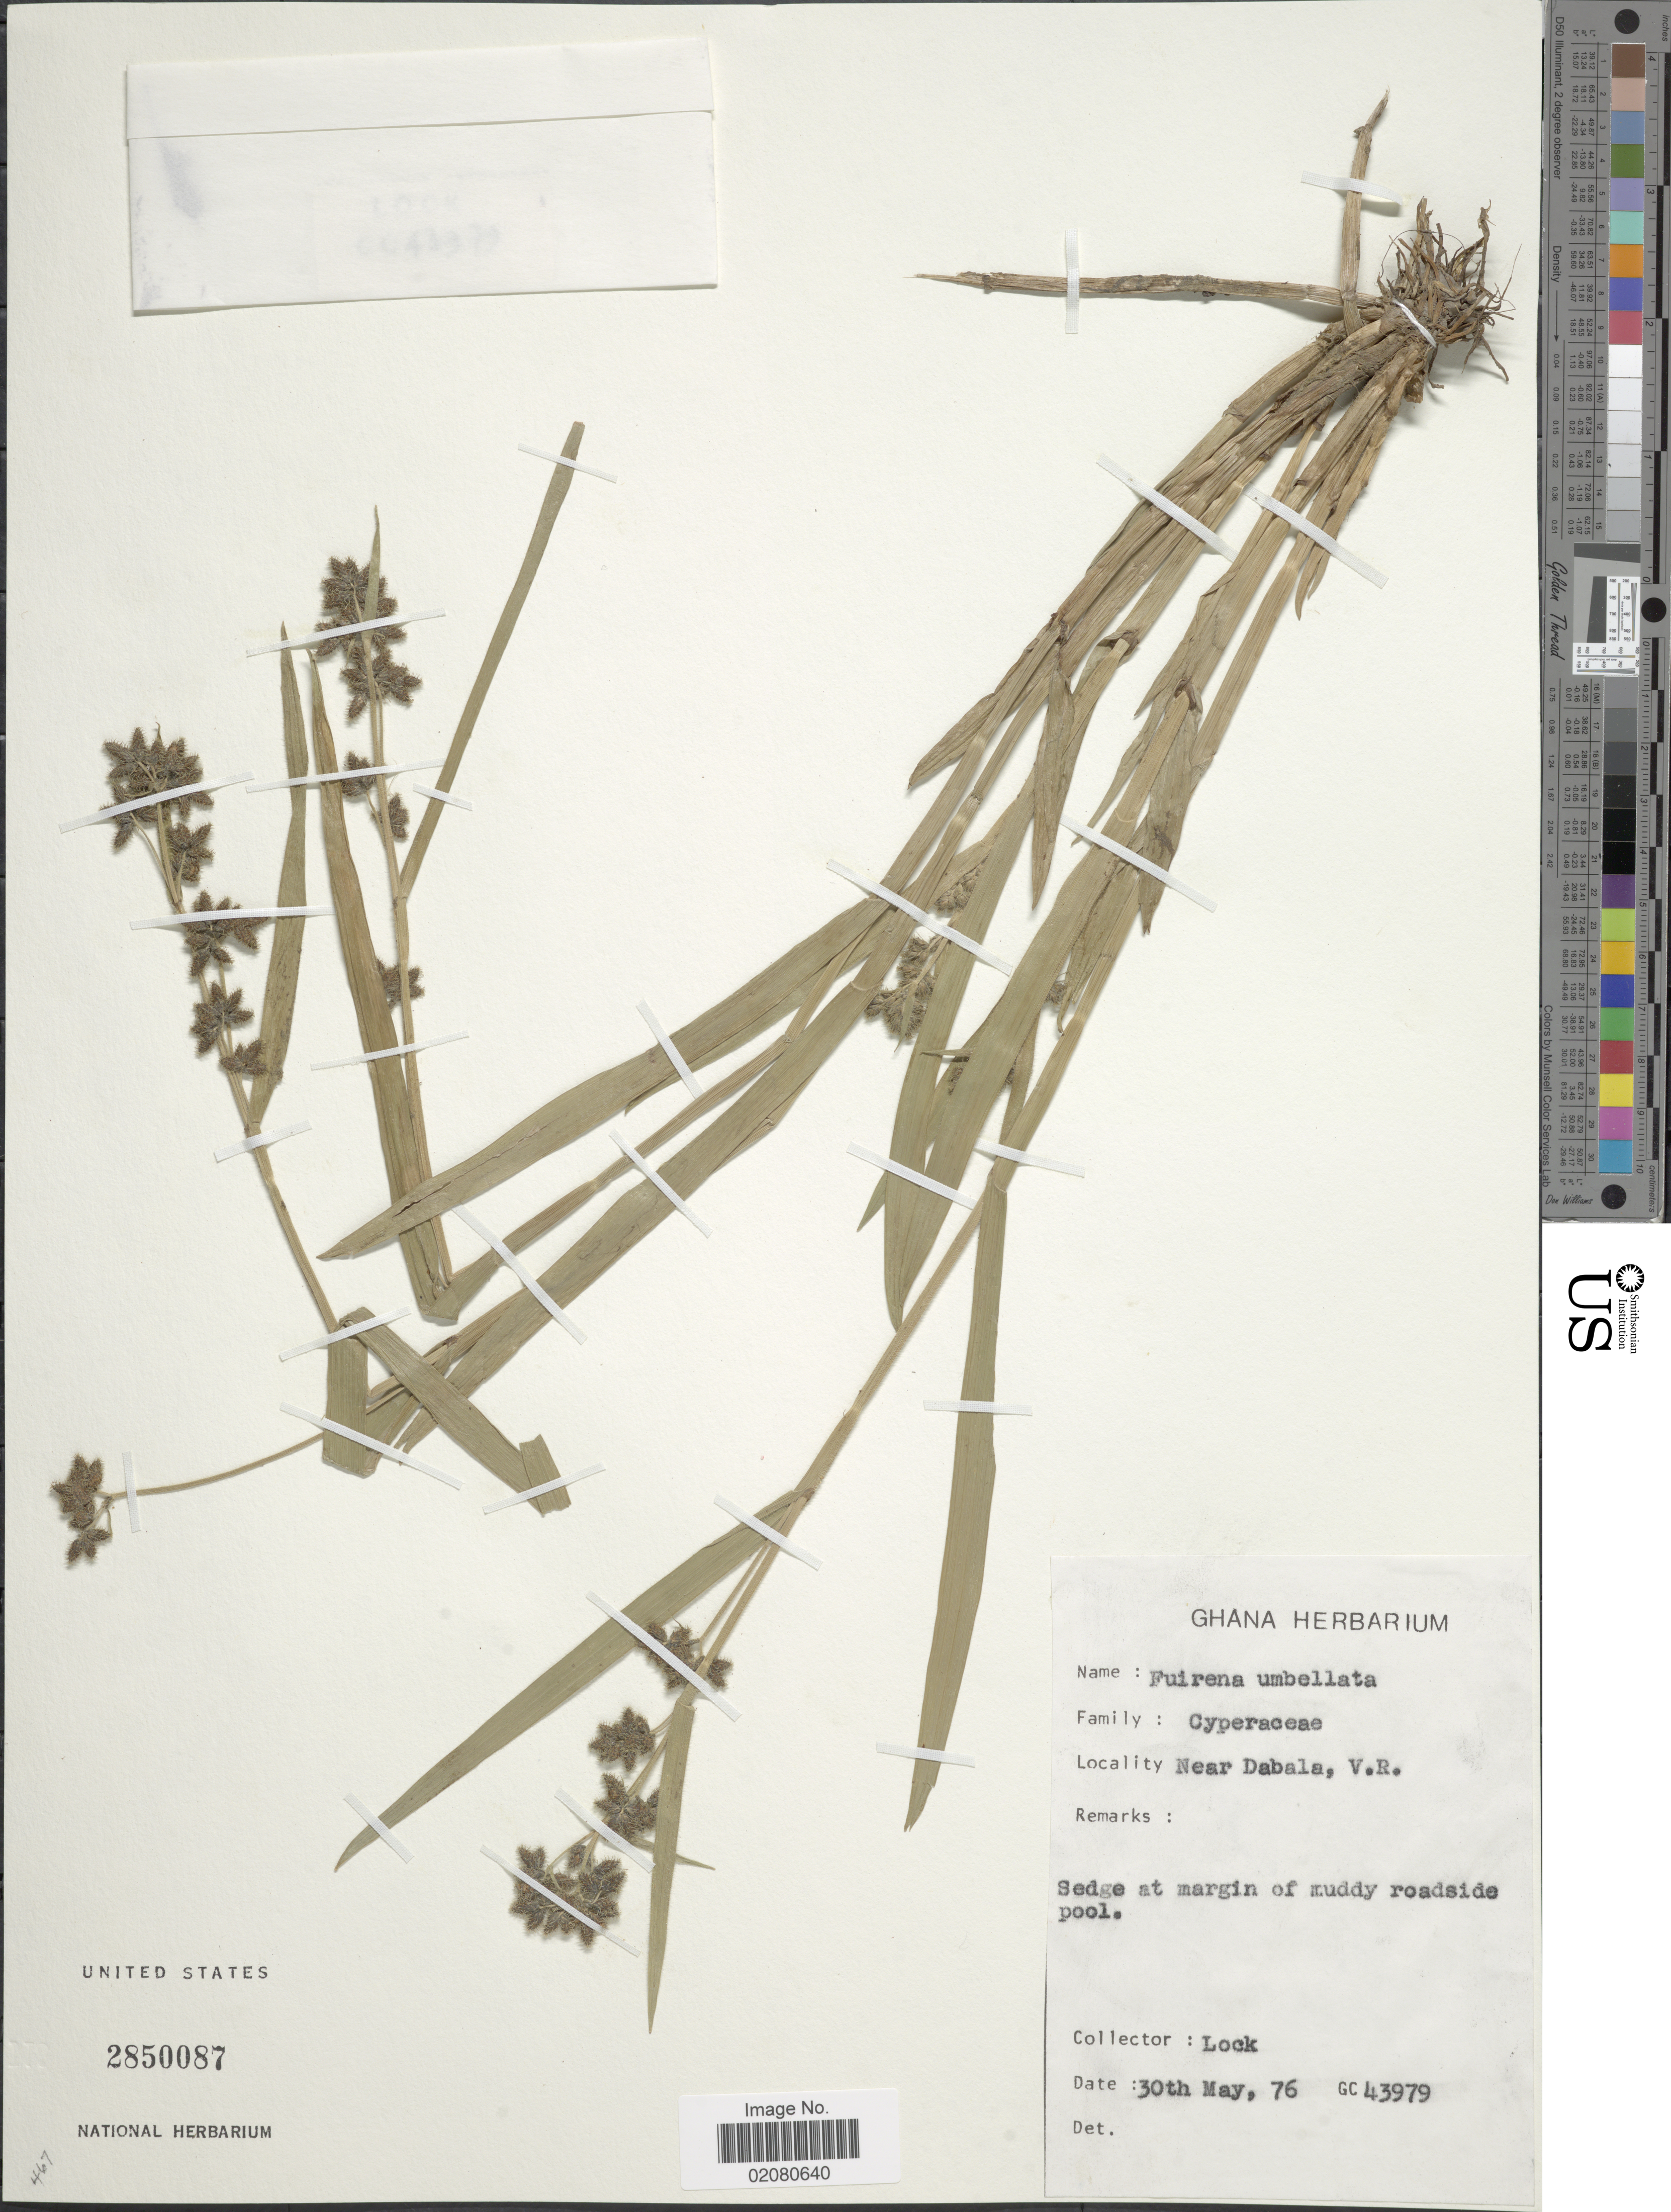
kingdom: Plantae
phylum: Tracheophyta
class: Liliopsida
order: Poales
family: Cyperaceae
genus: Fuirena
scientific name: Fuirena umbellata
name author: Rottb.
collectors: -. Lock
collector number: GC43979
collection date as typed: Transcribed d/m/y: 30/5/76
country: Ghana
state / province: Volta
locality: Near Dabala, V.R.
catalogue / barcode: US 2850087